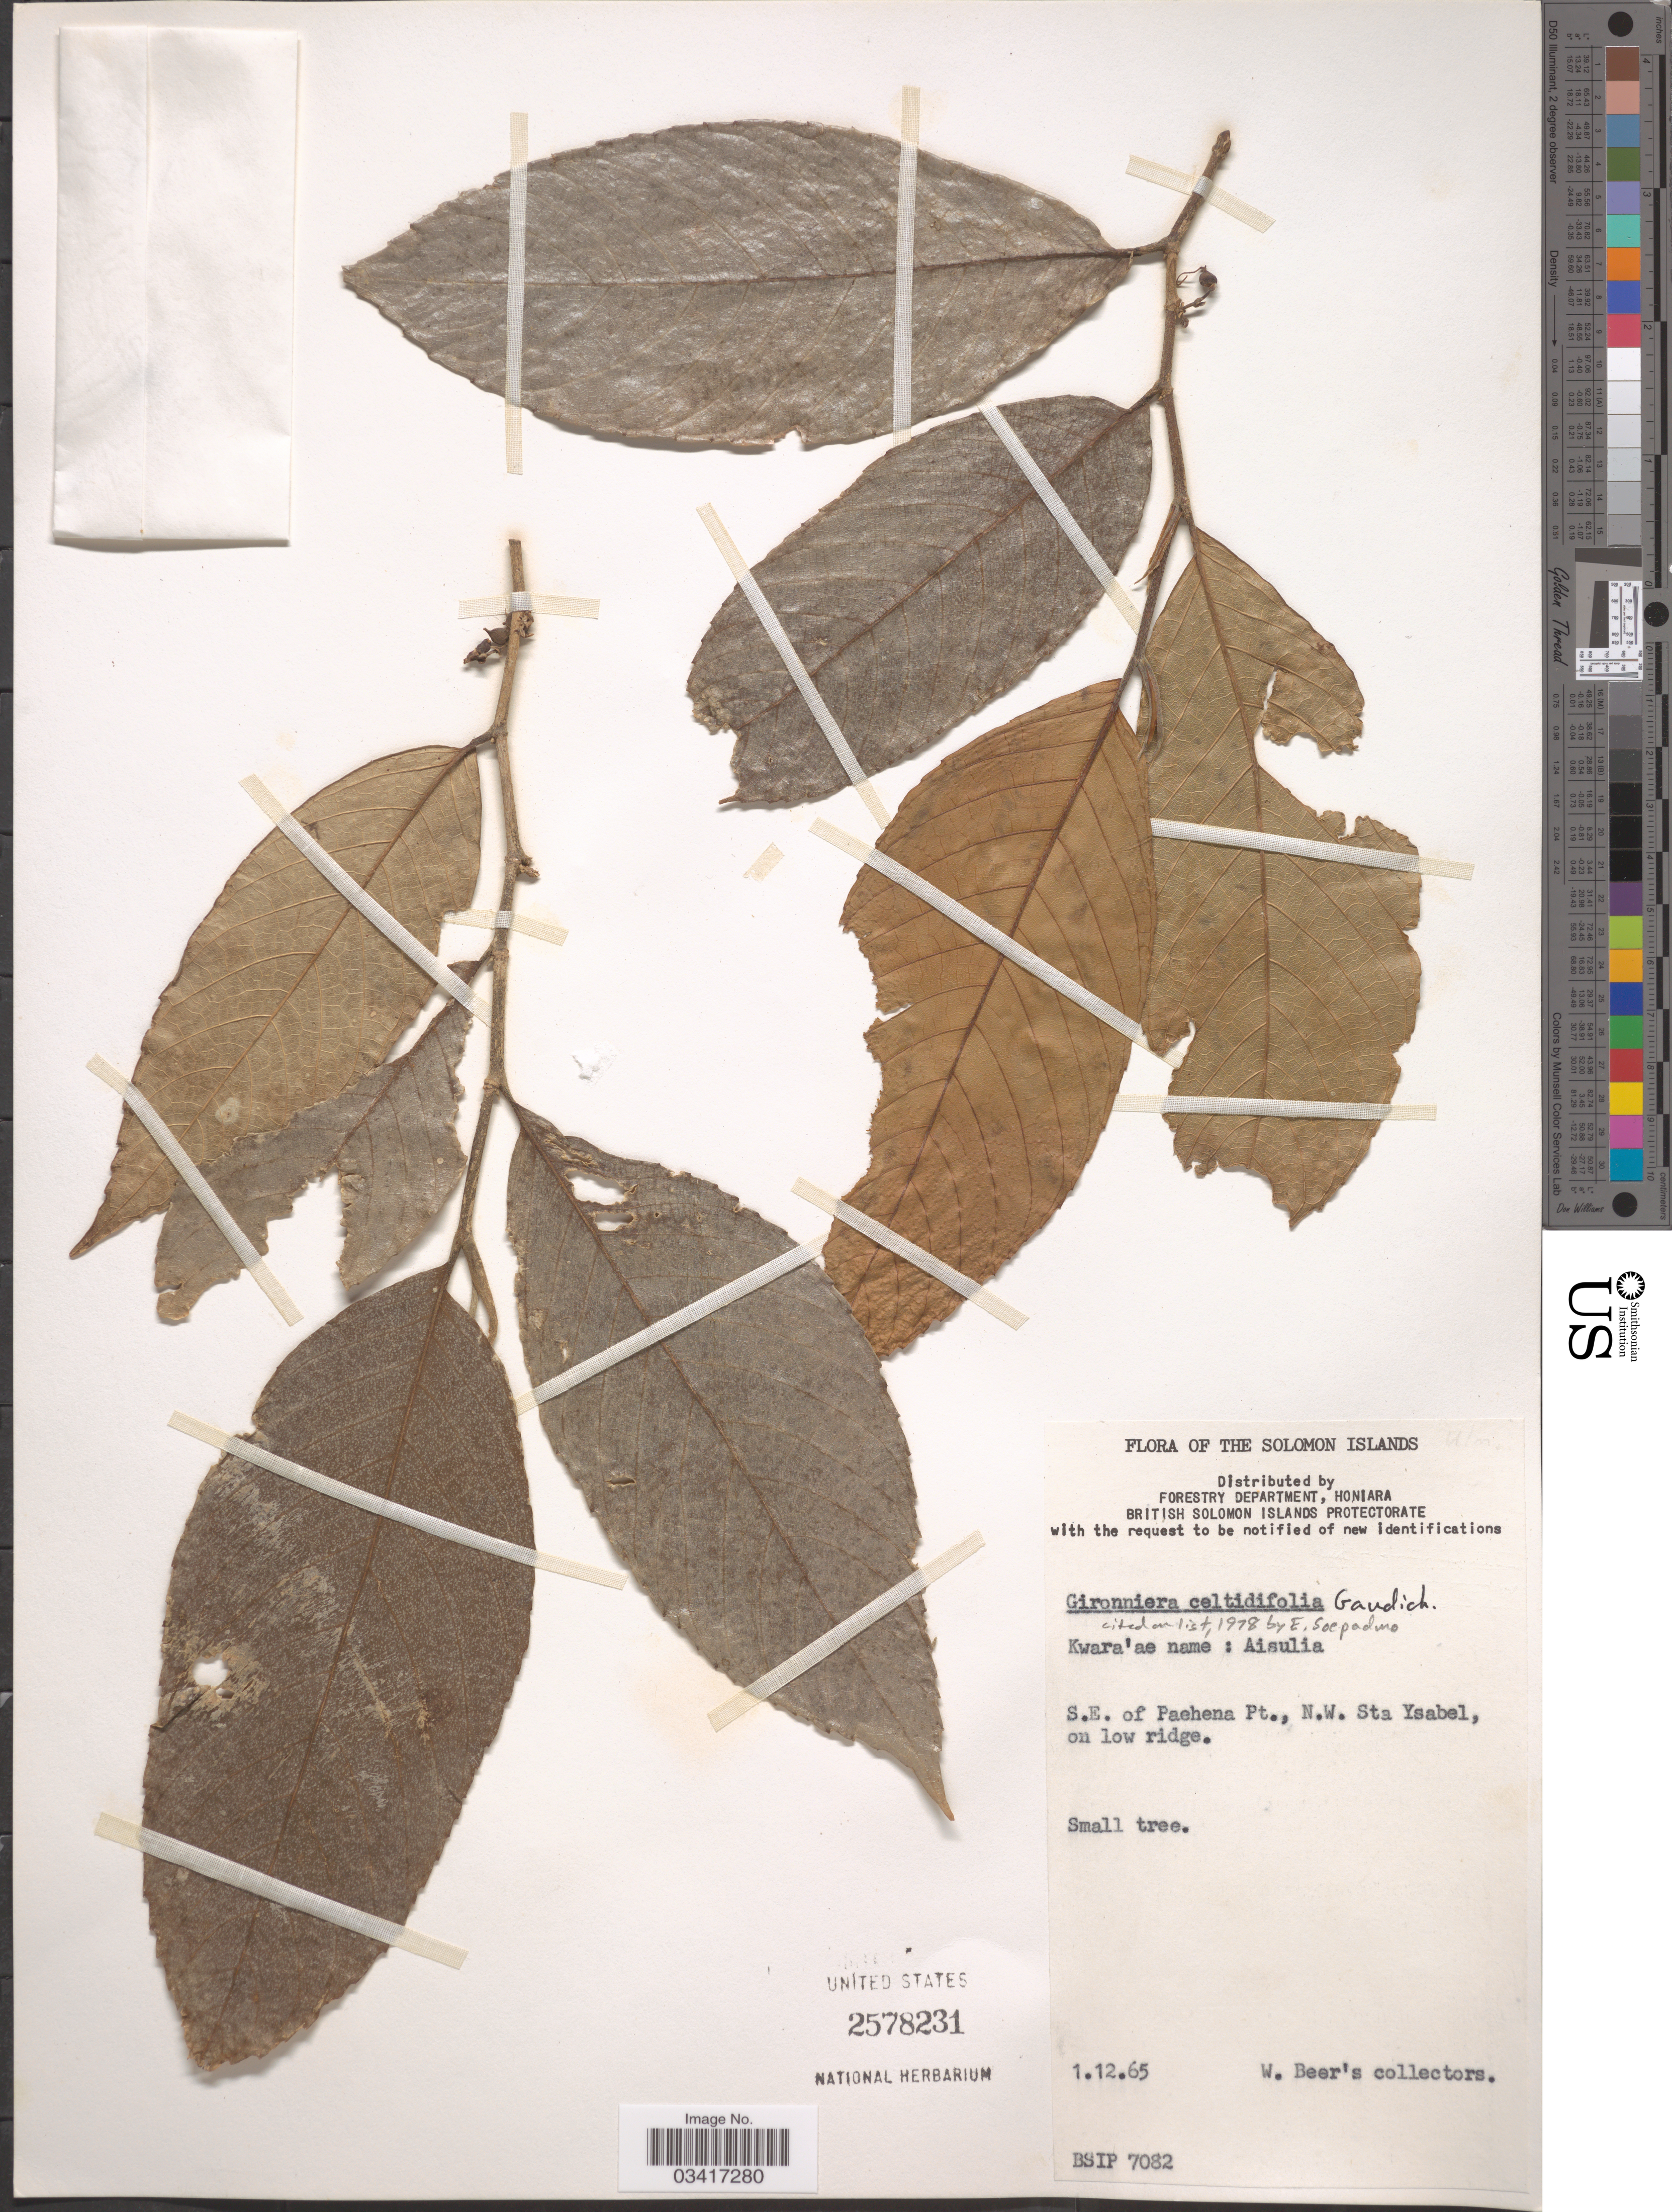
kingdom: Plantae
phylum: Tracheophyta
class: Magnoliopsida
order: Rosales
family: Cannabaceae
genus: Gironniera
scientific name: Gironniera celtidifolia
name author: Gaudich.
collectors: W. Beer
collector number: BSIP7082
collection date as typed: Transcribed d/m/y: 1/12/65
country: Solomon Islands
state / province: Solomon Islands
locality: S.E. of Paehena Pt., N.W. Sta Ysabel, on low ridge.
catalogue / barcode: US 2578231